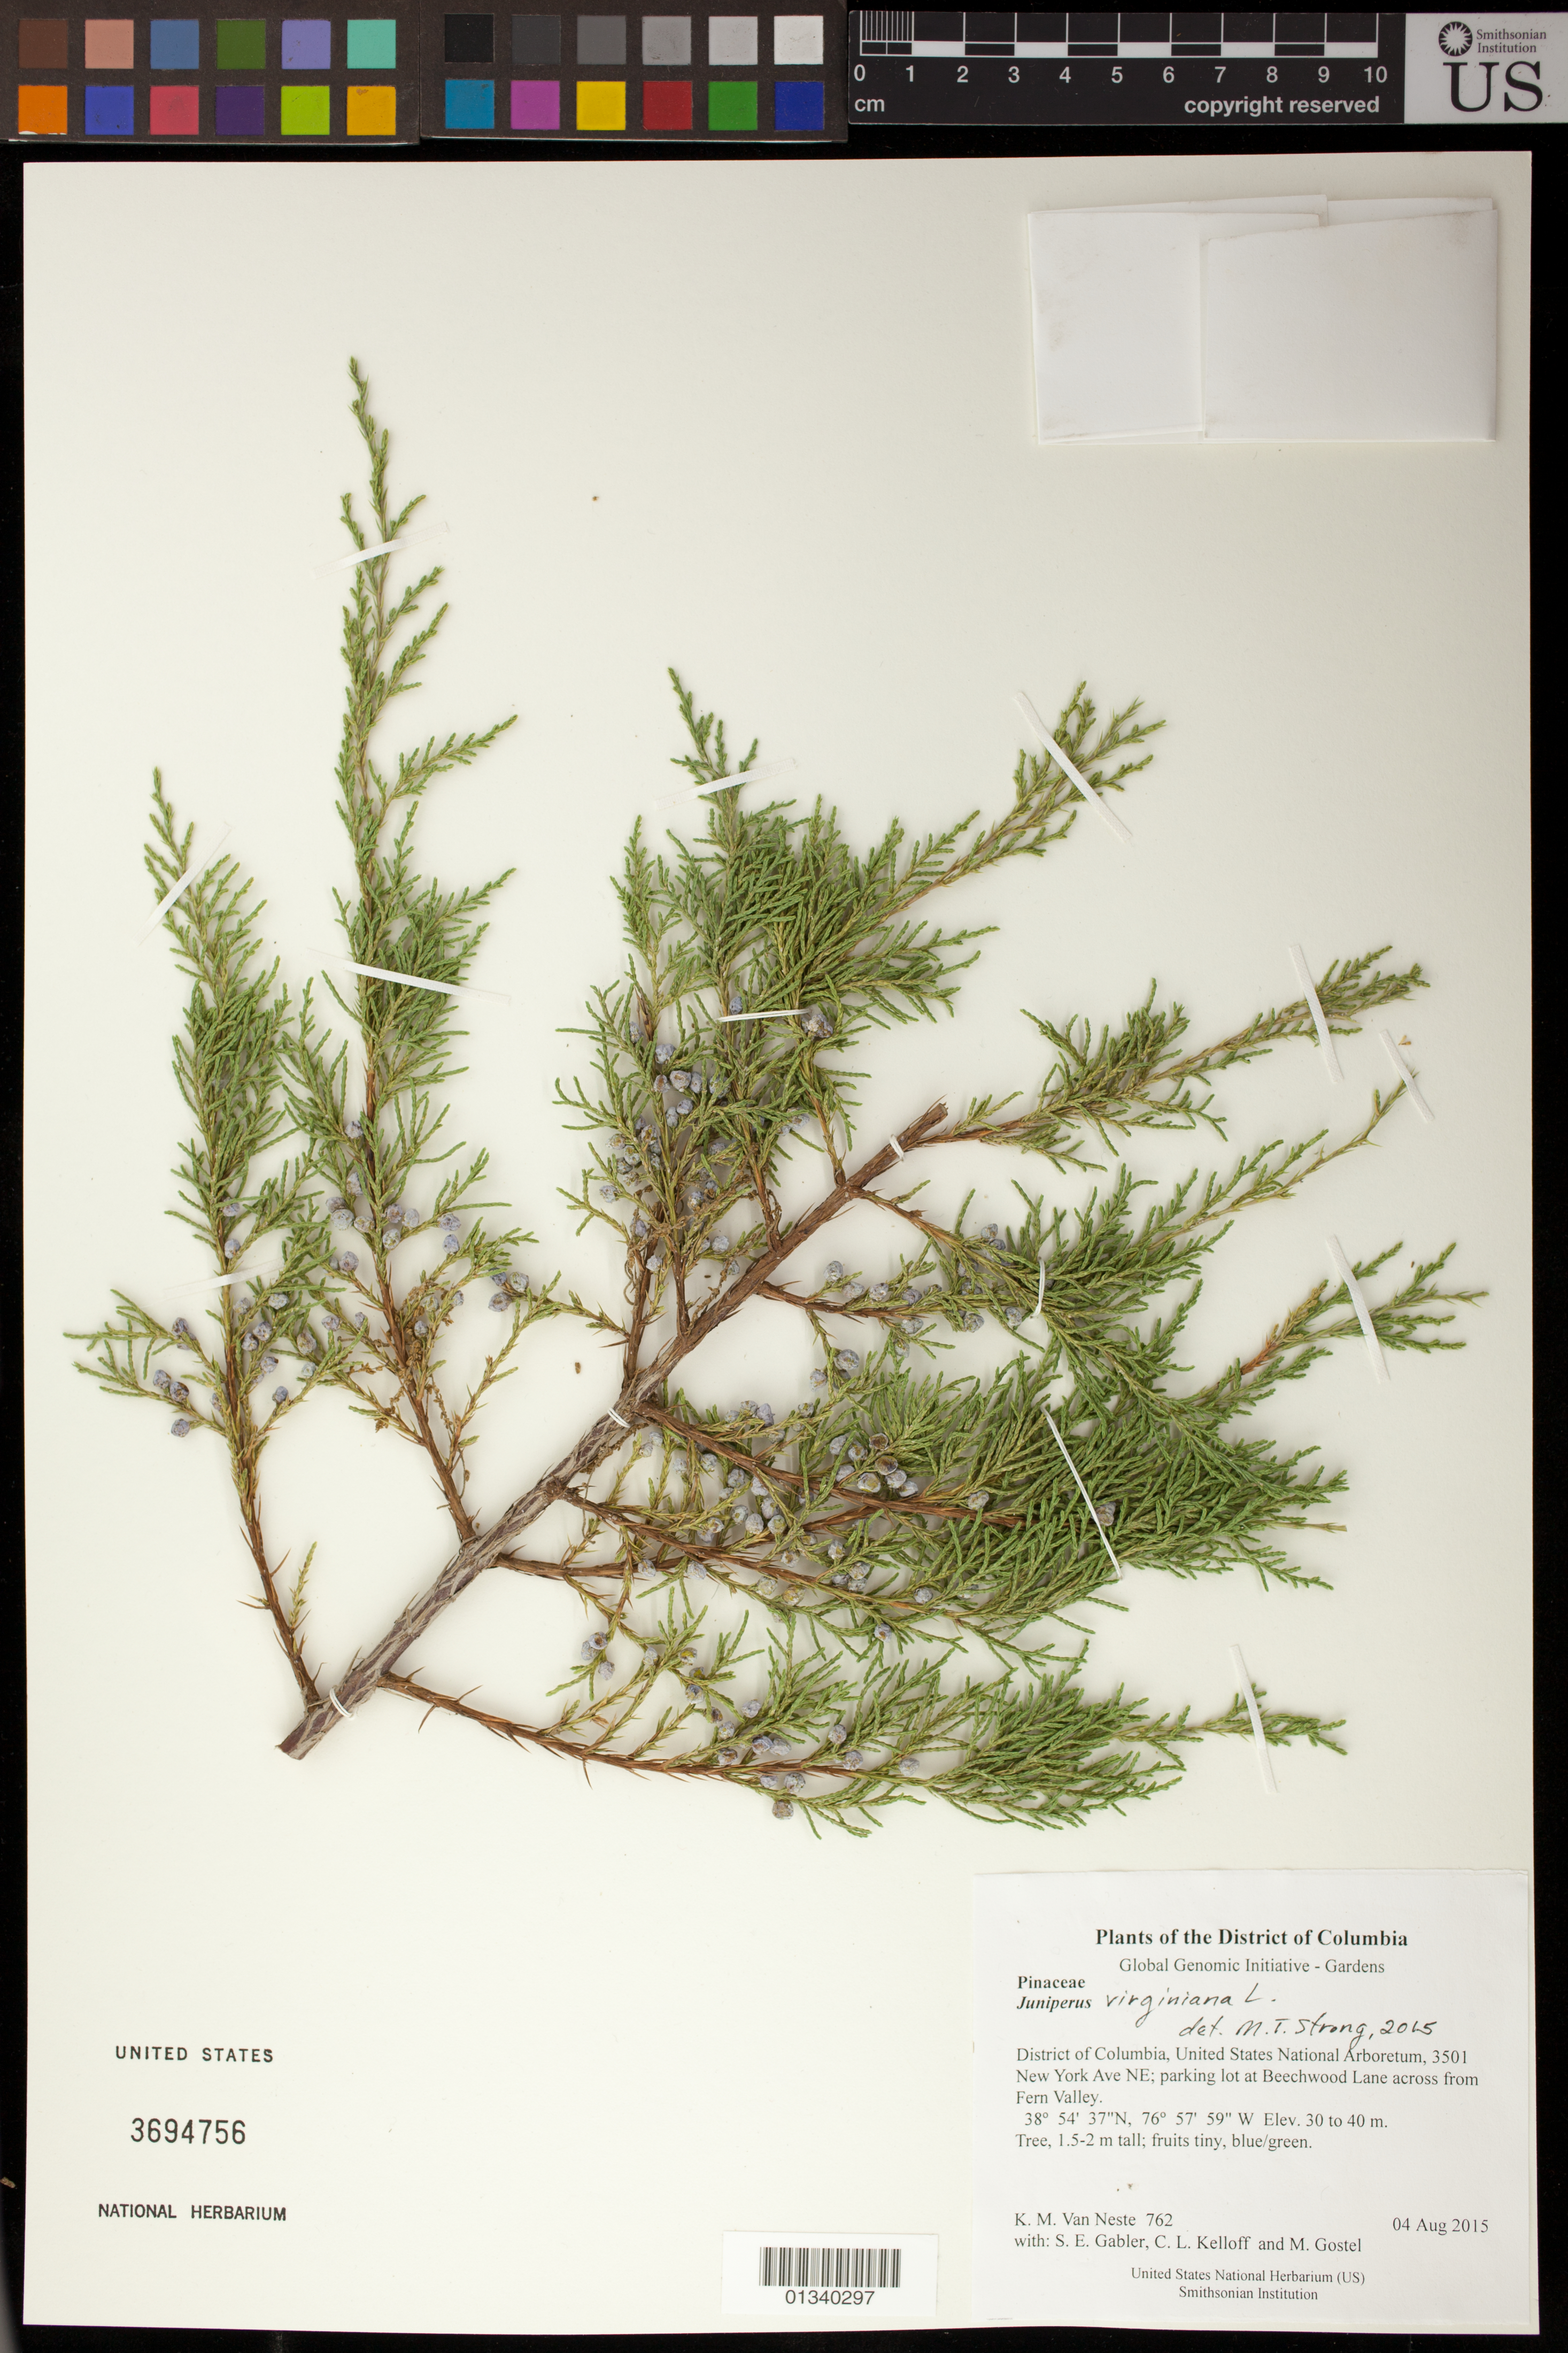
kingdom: Plantae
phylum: Tracheophyta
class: Pinopsida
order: Pinales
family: Cupressaceae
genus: Juniperus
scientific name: Juniperus virginiana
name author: L.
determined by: Strong, M. T., (US), Smithsonian Institution - National Museum of Natural History (UNITED STATES)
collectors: K. M. Van Neste, S. E. Gabler, C. L. Kelloff & M. R. Gostel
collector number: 762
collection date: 2015-08-04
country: United States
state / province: District of Columbia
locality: United States National Arboretum, 3501 New York Ave NE; parking lot at Beechwood Lane across from Fern Valley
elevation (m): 30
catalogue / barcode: US 3694756